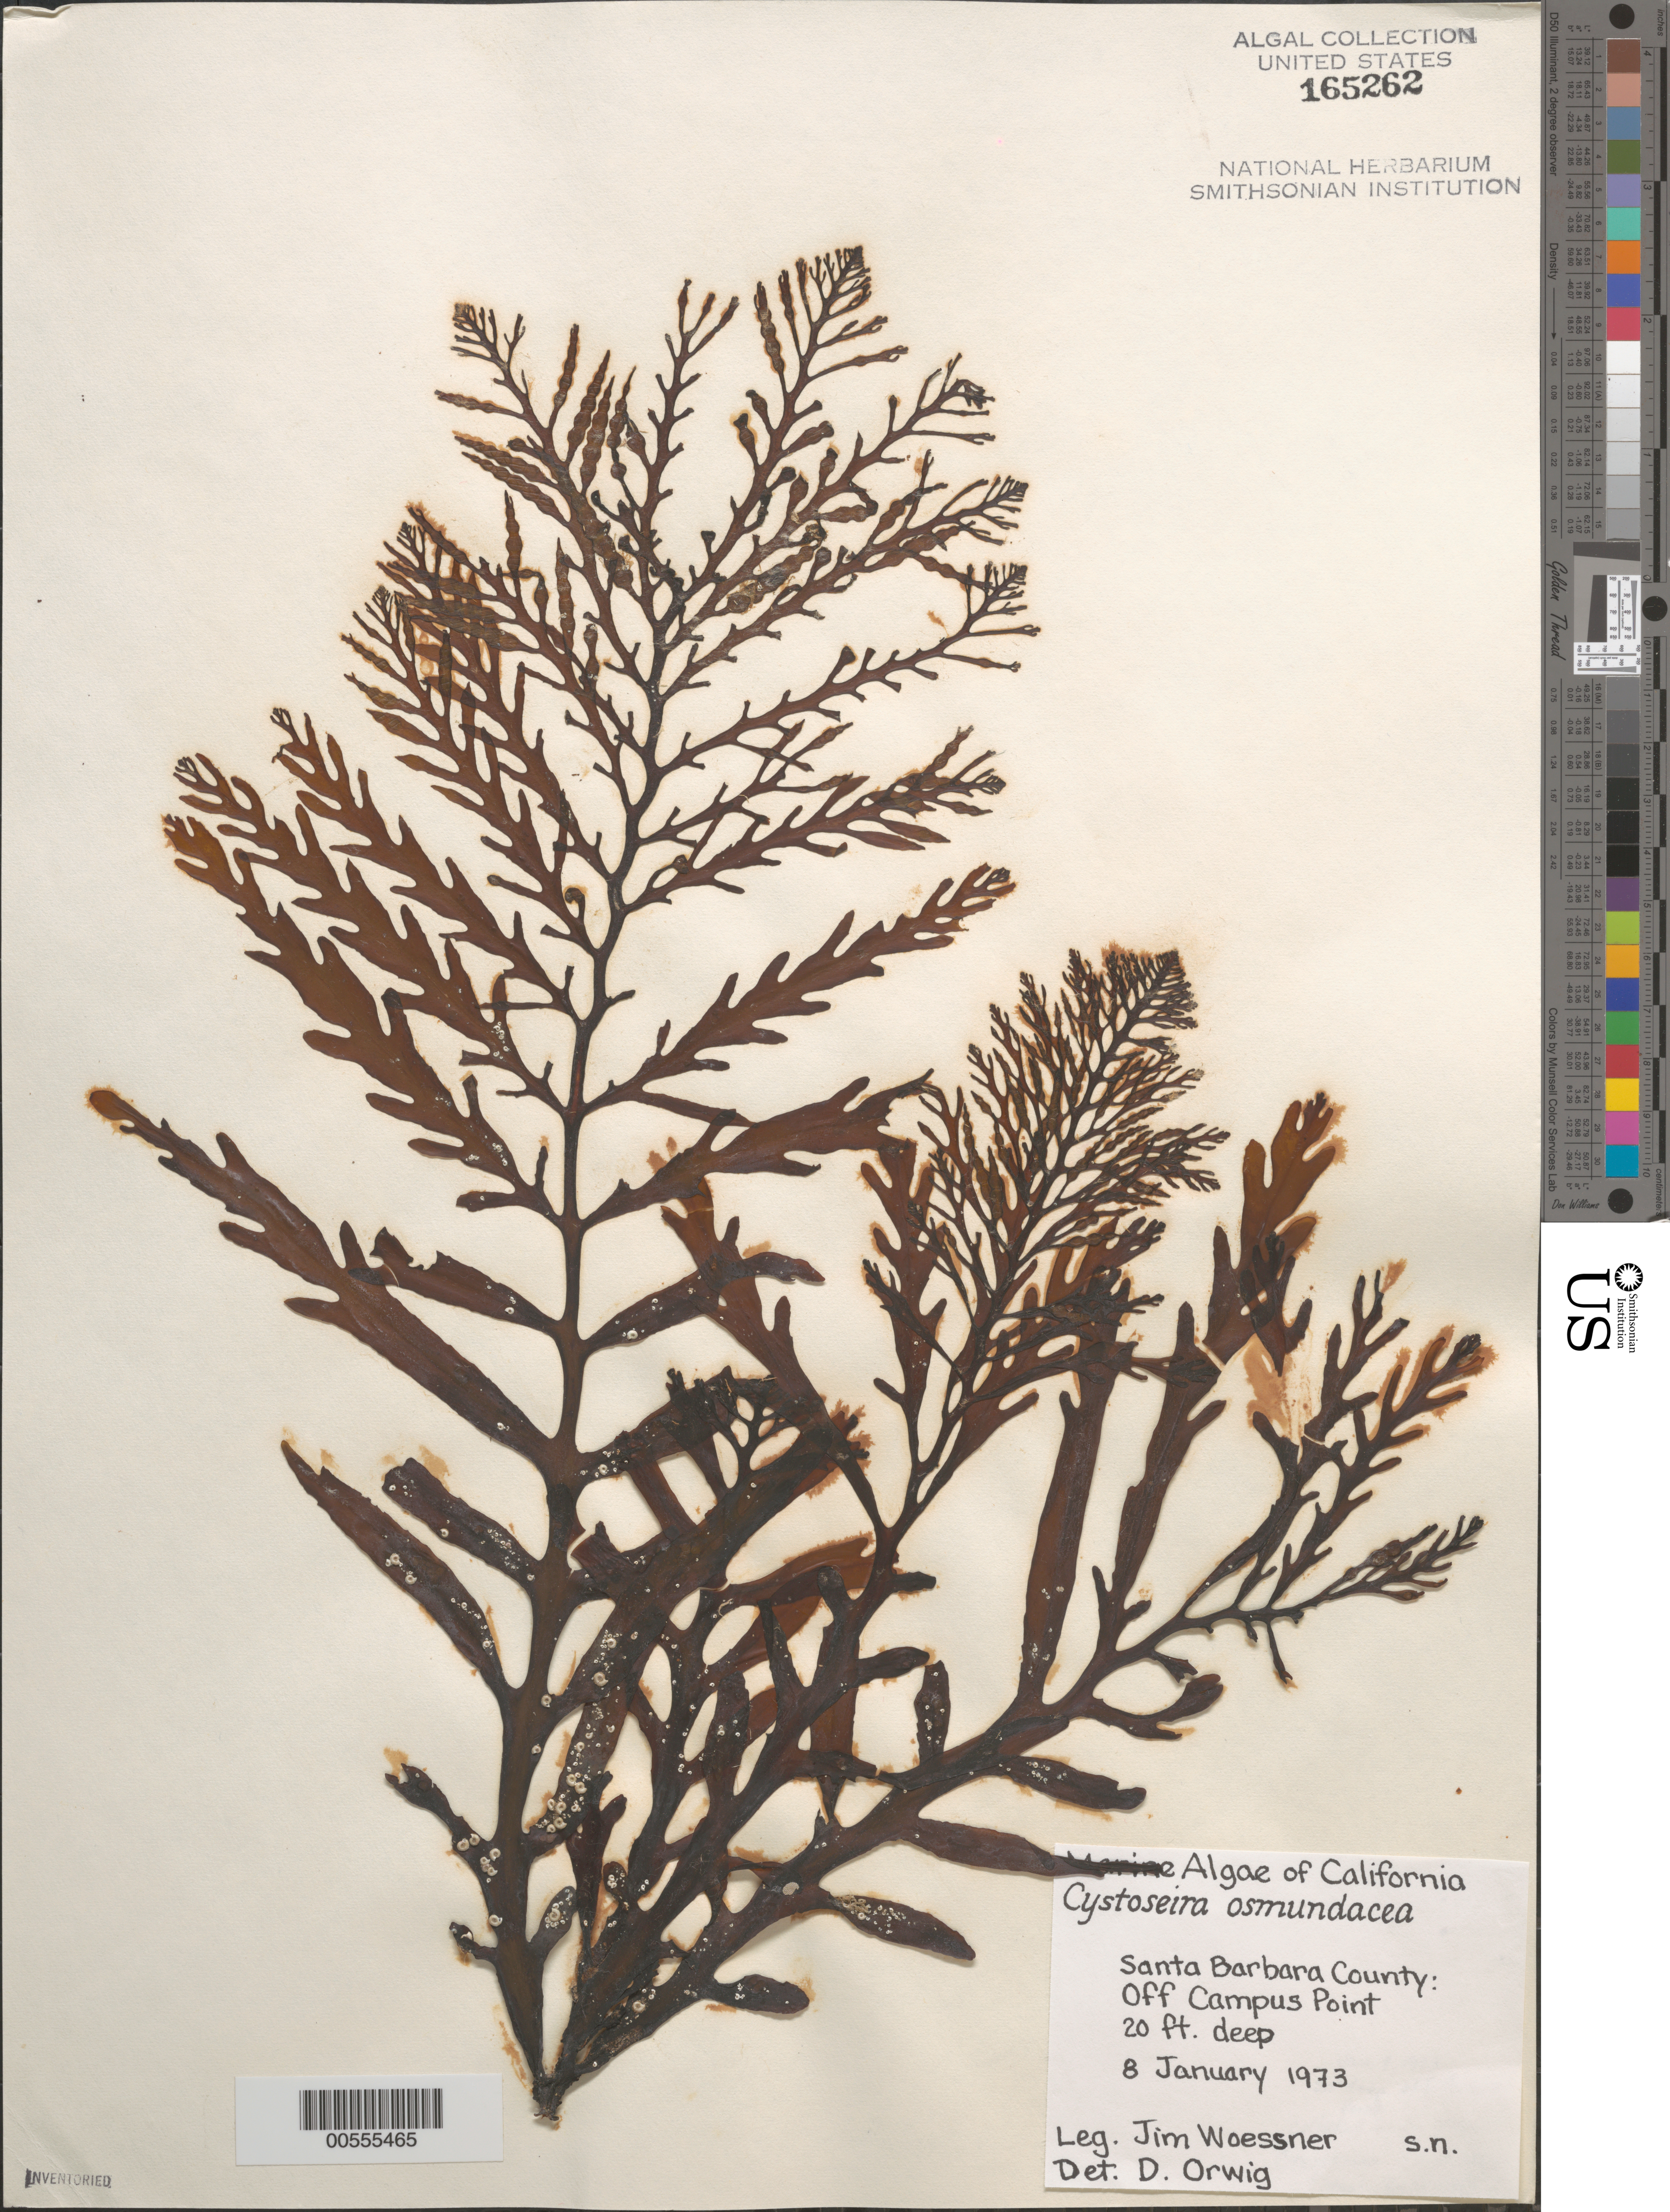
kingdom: Chromista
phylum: Ochrophyta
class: Phaeophyceae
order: Fucales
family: Sargassaceae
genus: Cystoseira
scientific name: Cystoseira osmundacea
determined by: Orwig, D.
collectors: J. Woessner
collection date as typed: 08 Jan 1973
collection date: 1973-01-08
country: United States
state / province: California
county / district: Santa Barbara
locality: Off Campus Point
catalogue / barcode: US 165262